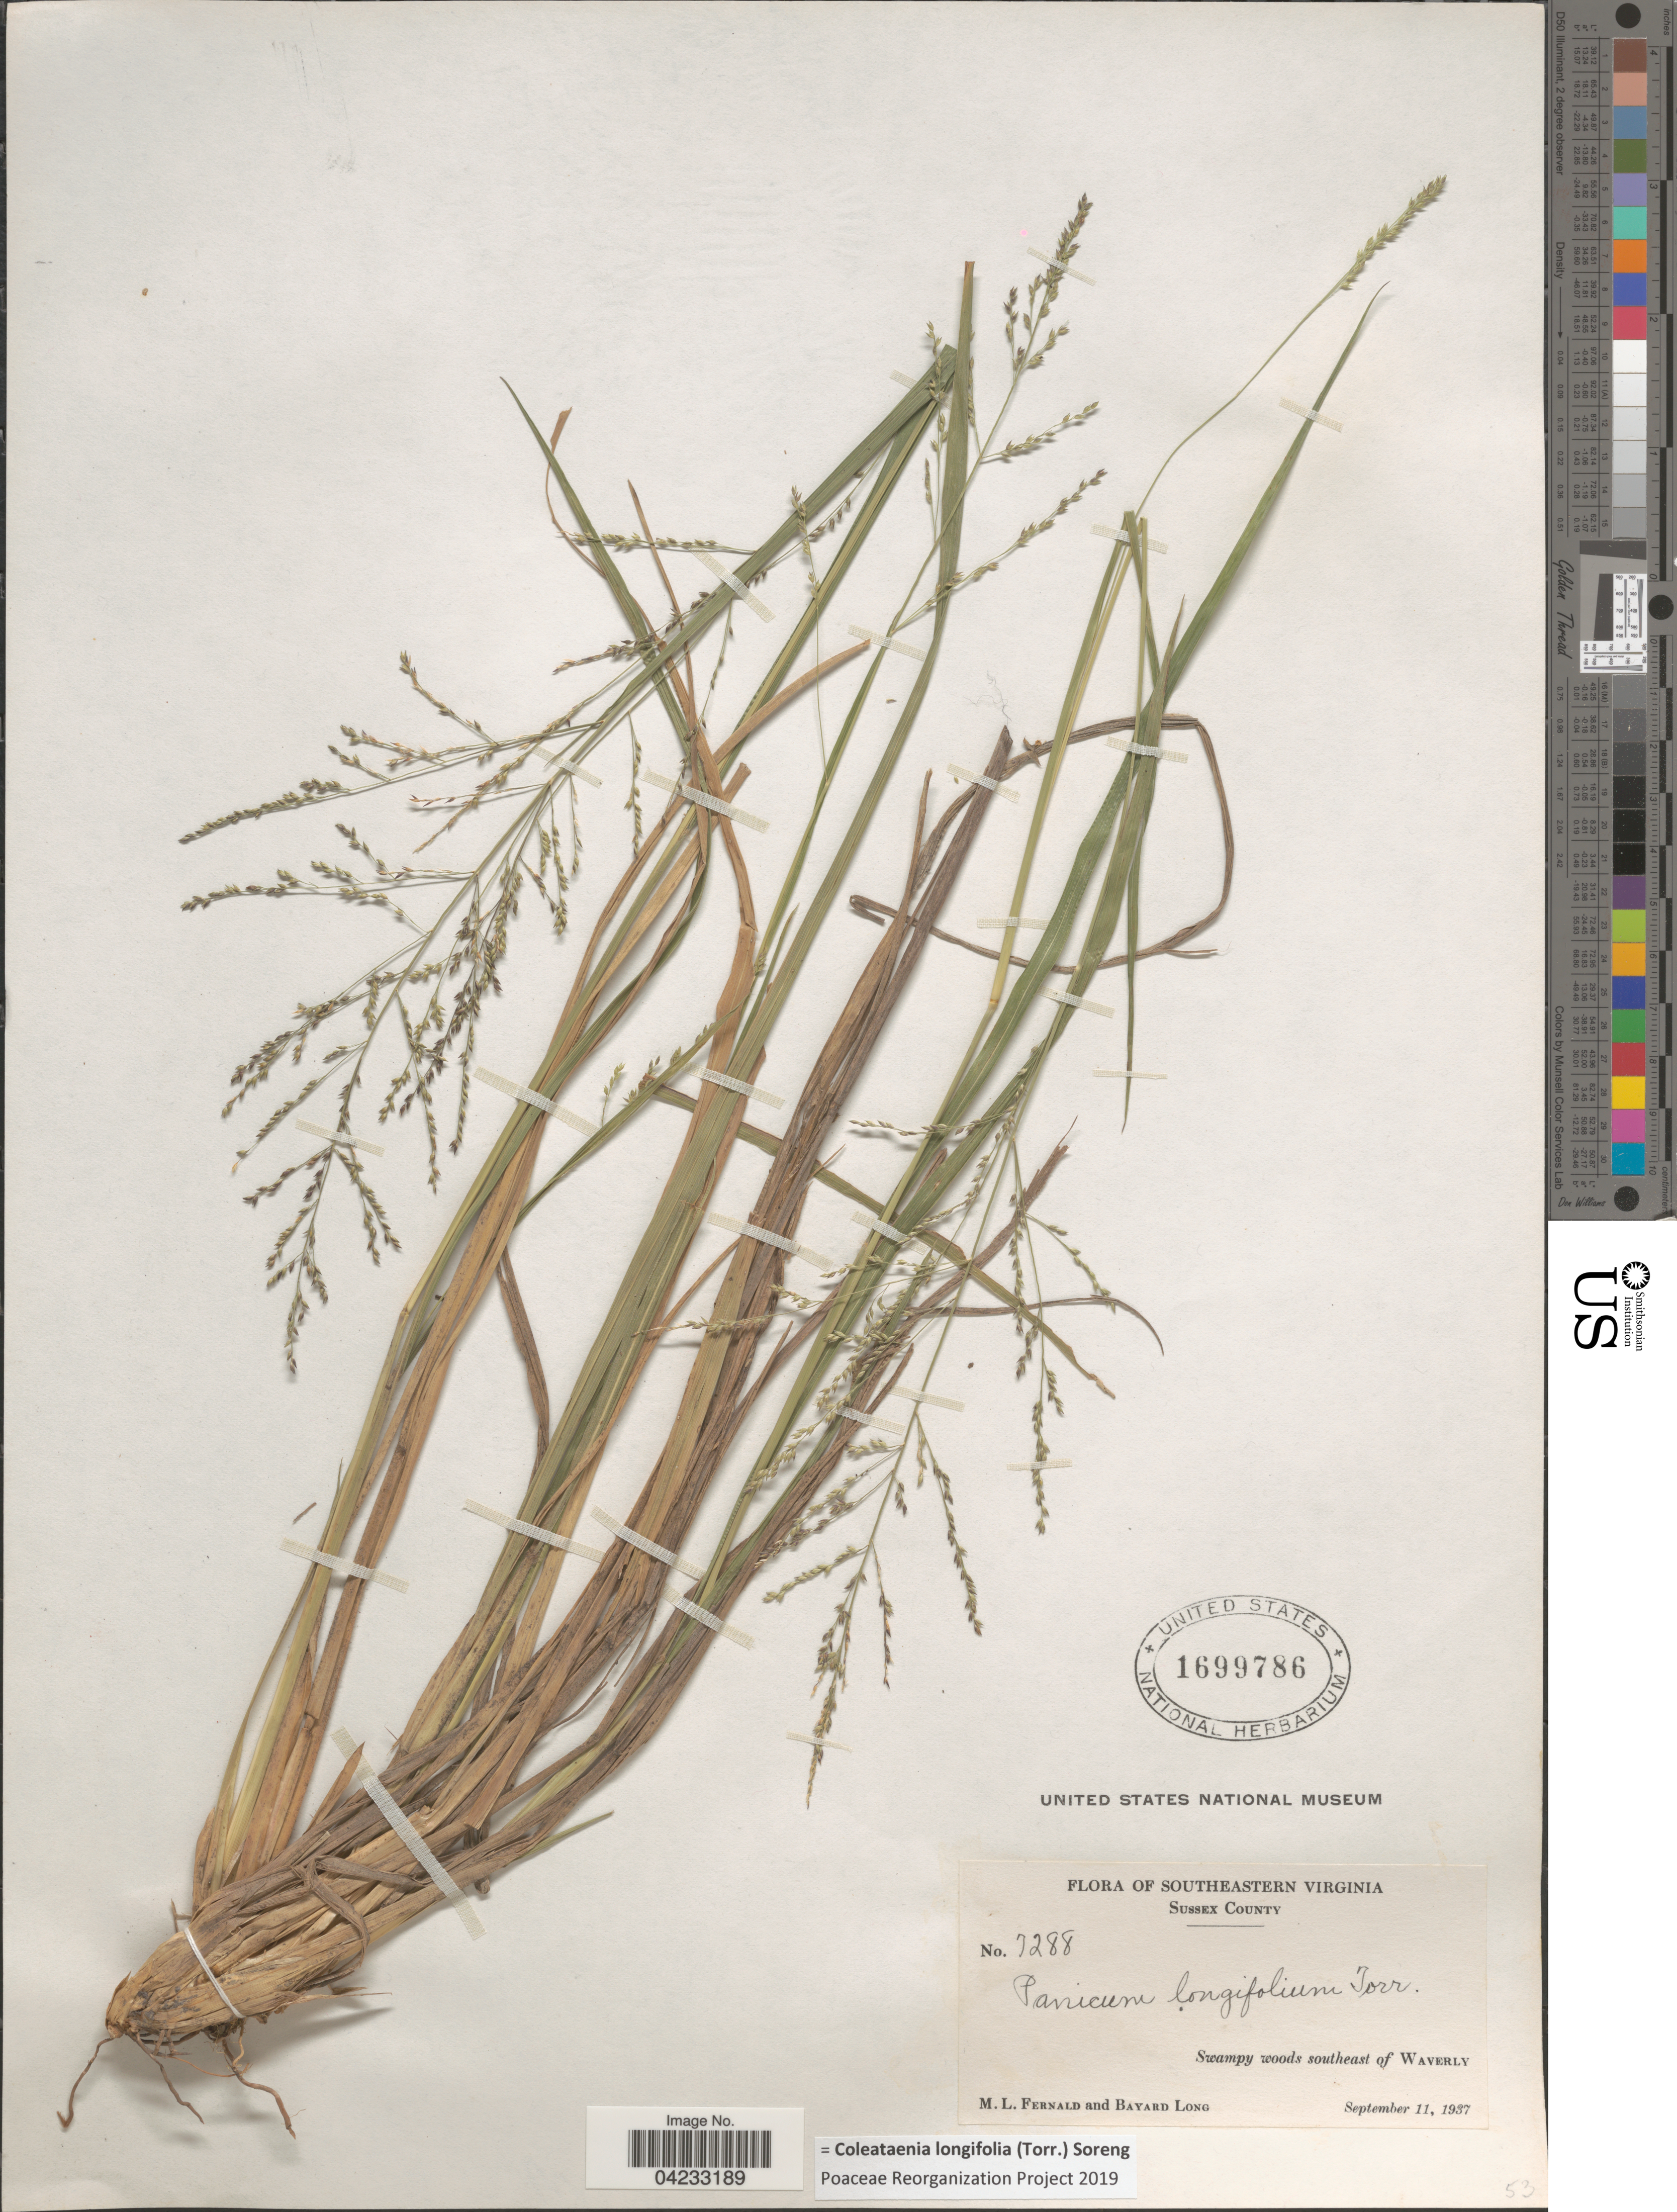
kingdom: Plantae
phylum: Tracheophyta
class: Liliopsida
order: Poales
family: Poaceae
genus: Coleataenia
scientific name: Coleataenia longifolia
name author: (Torr.) Soreng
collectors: M. L. Fernald & B. Long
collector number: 7288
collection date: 1937-09-11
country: United States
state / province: Virginia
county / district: Sussex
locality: Southeastern Virginia. Sussex County. Swampy woods southeast of Waverly.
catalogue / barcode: US 1699786